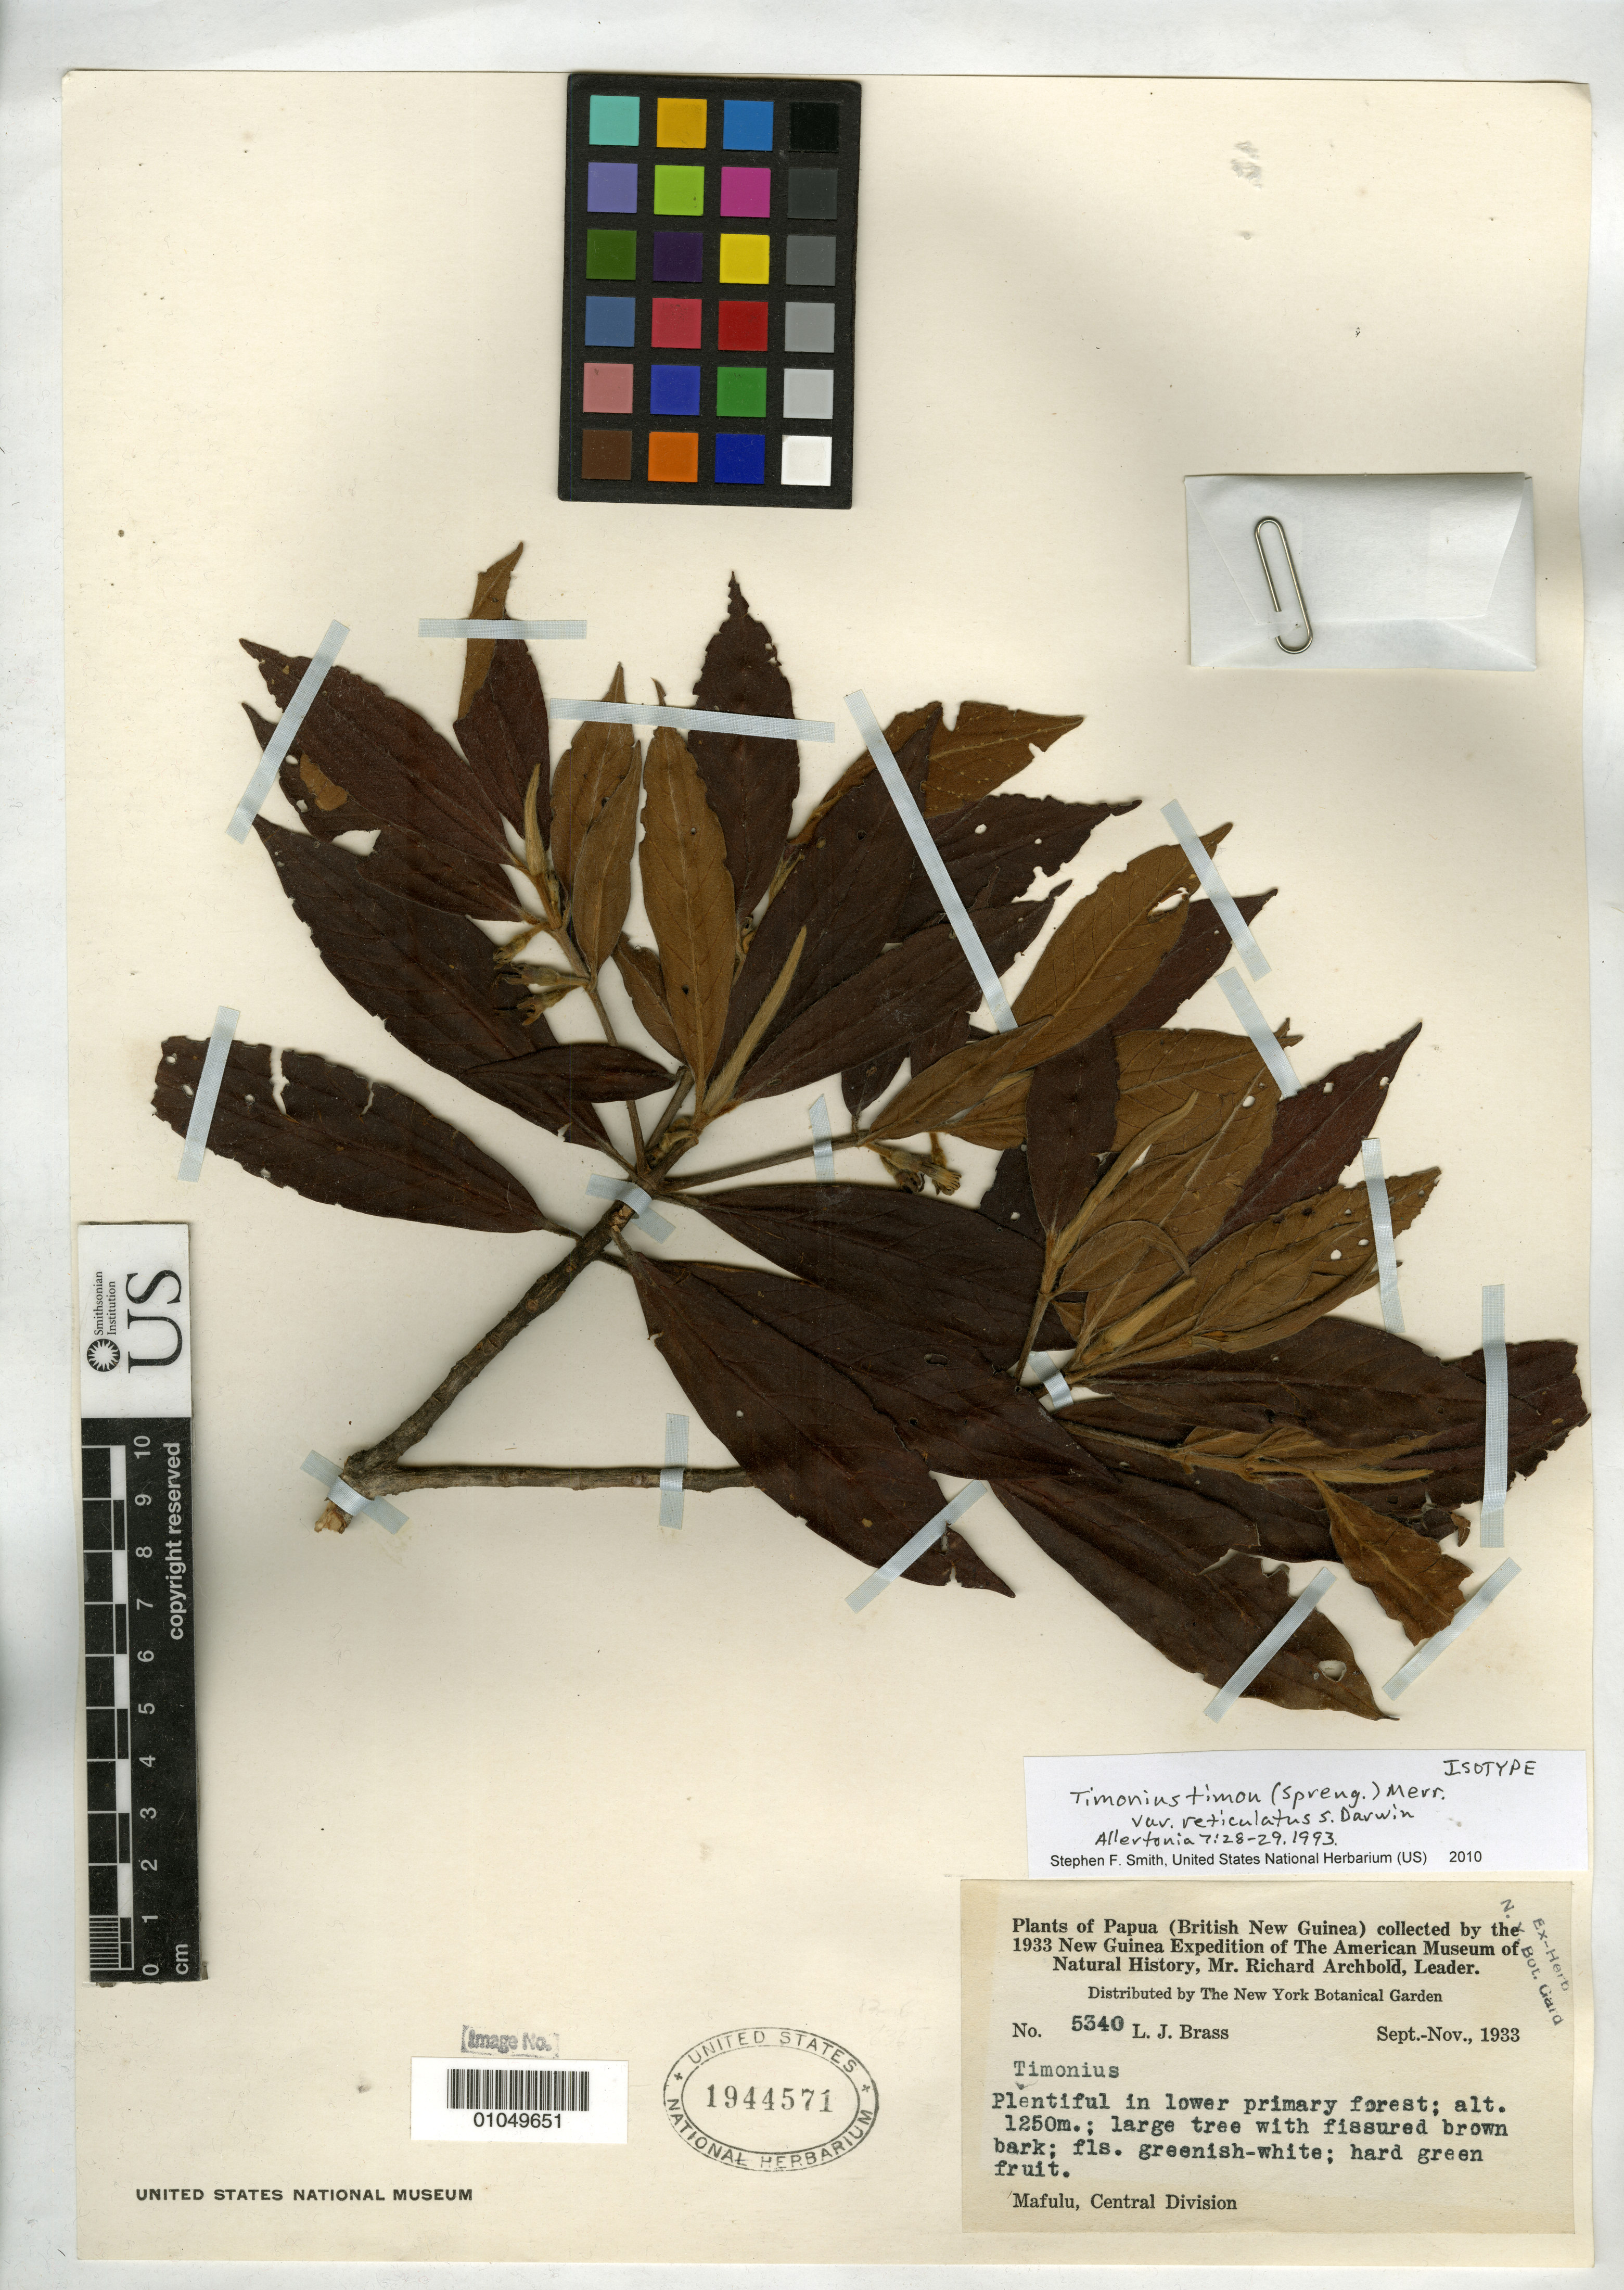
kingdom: Plantae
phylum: Tracheophyta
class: Magnoliopsida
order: Gentianales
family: Rubiaceae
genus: Timonius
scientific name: Timonius timon var. reticulatus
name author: S.P. Darwin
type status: Isotype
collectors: L. J. Brass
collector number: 5340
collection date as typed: Sep 1933 to -- Nov 1933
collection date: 1933-09/1933-11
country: Papua New Guinea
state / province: Central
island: New Guinea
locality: Papua (British New Guinea), Mafulu, Central Division.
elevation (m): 1250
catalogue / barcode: US 1944571